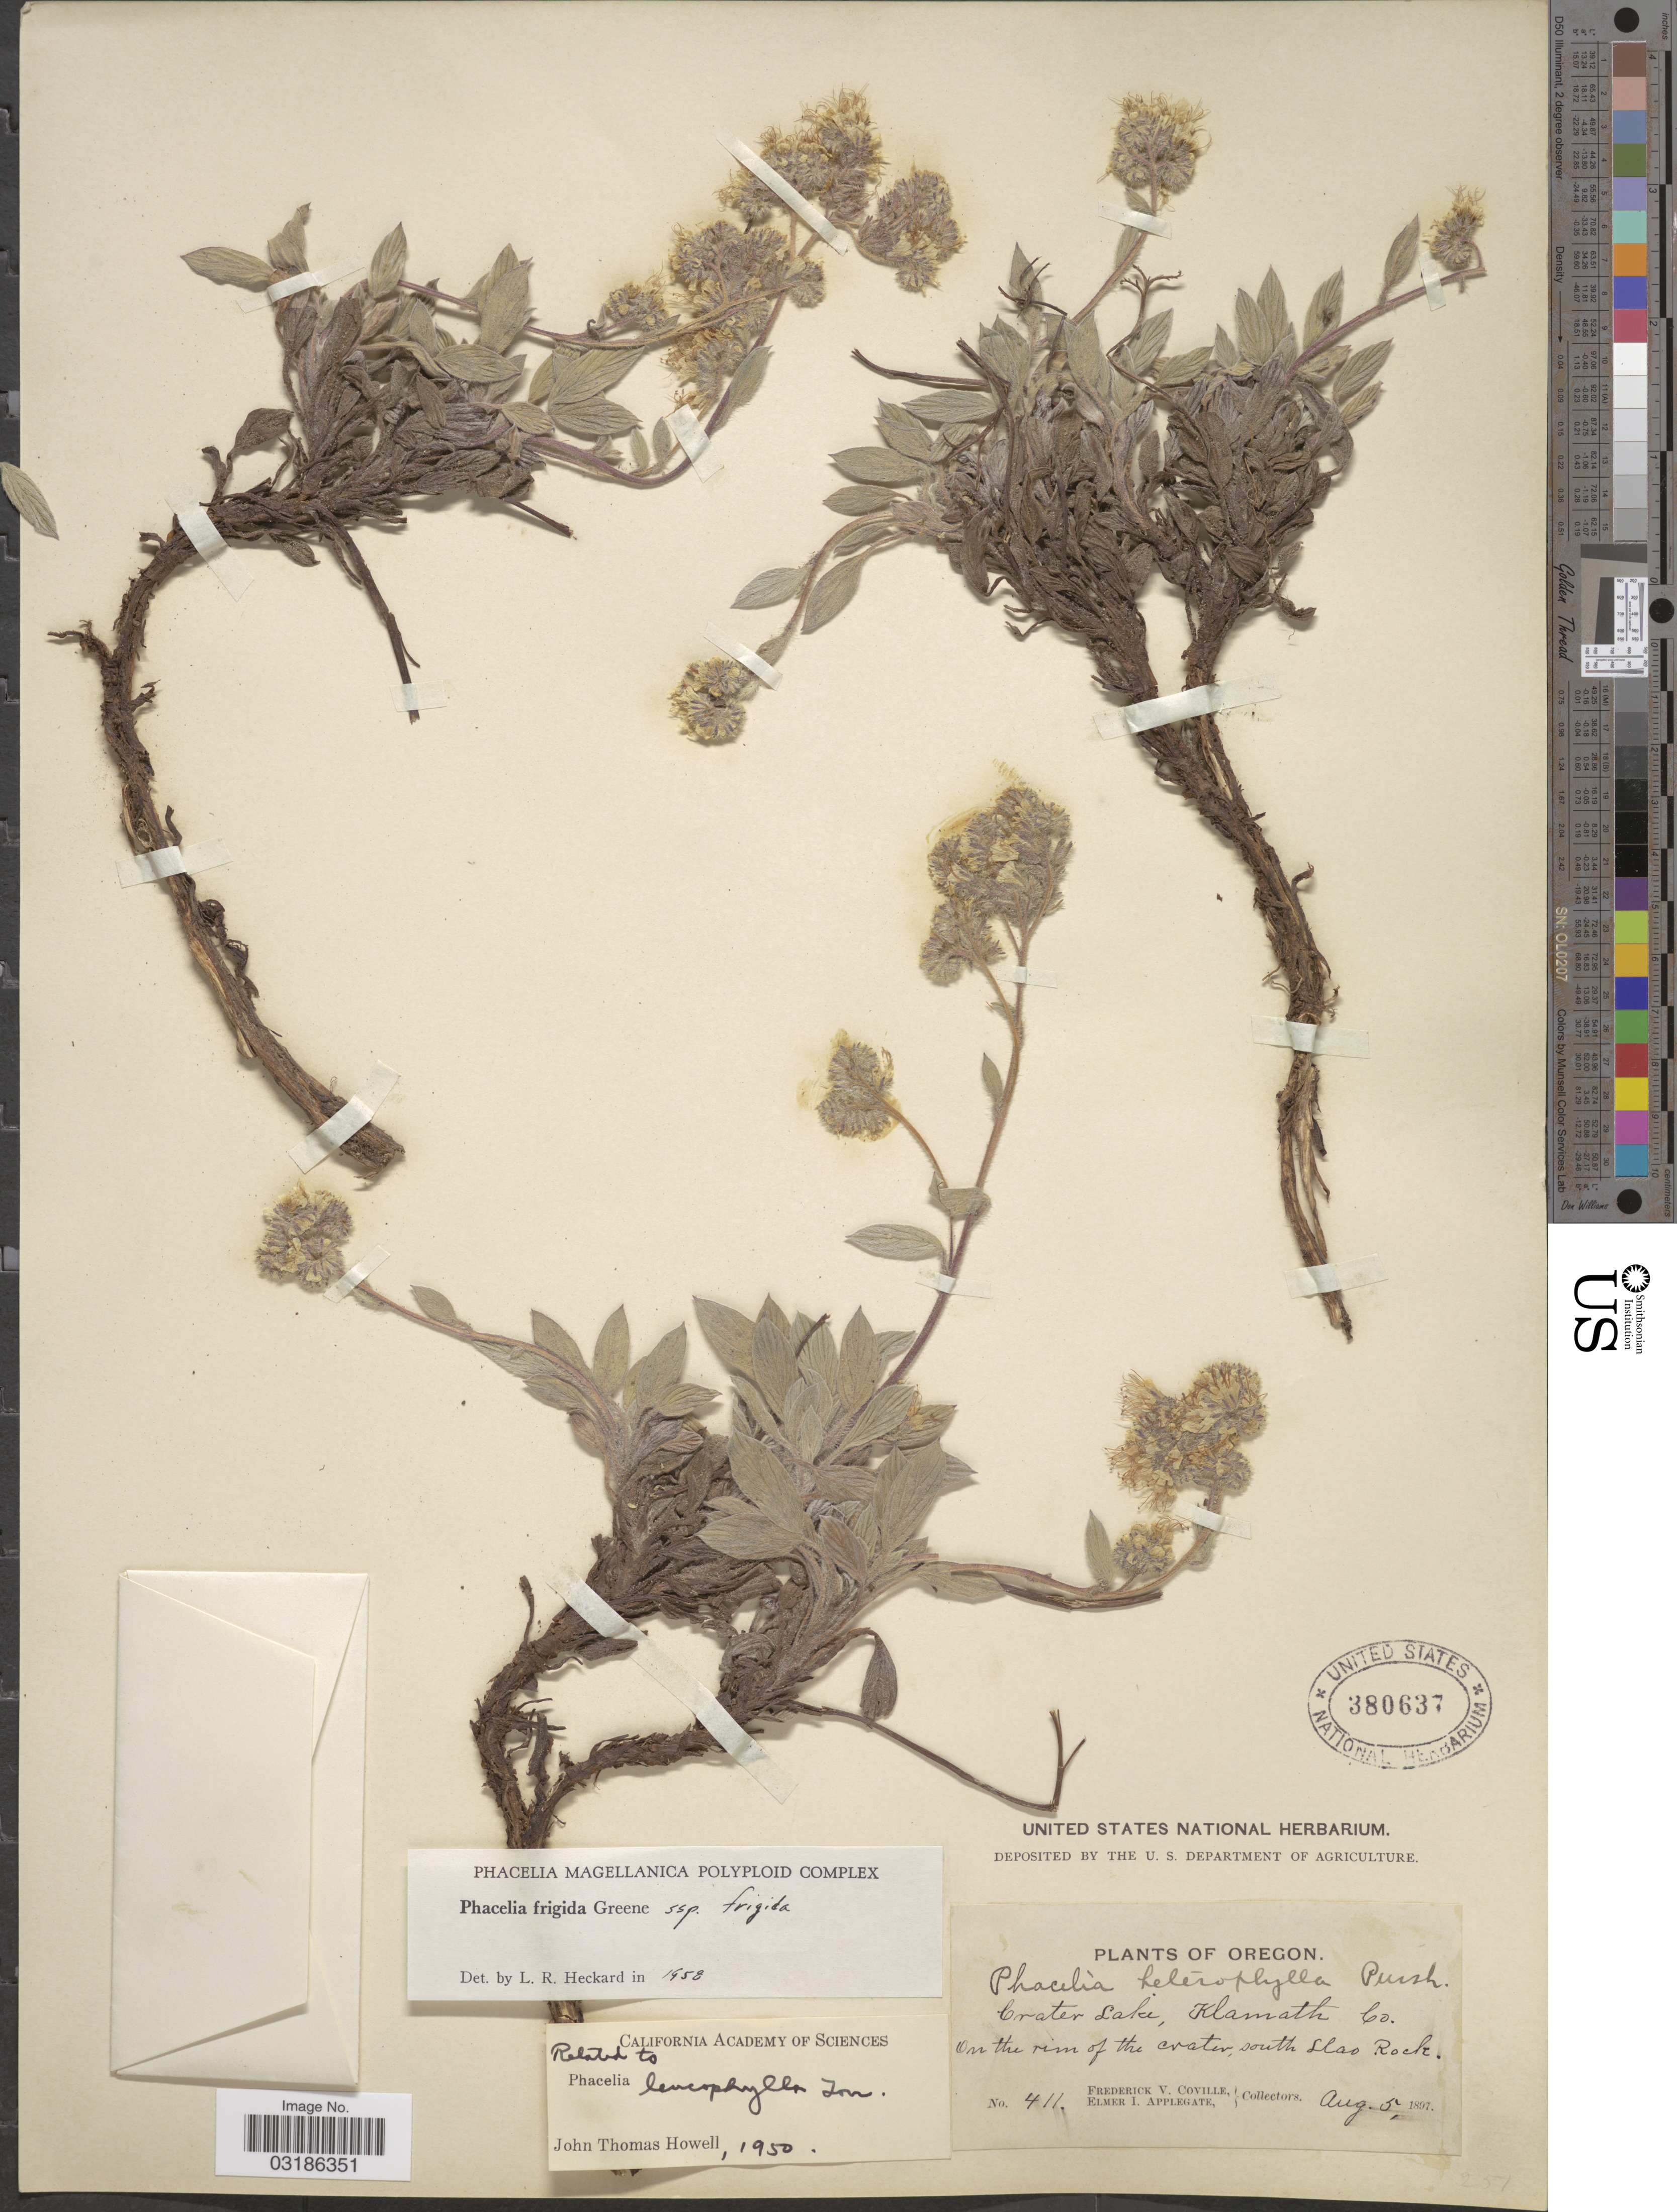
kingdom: Plantae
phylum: Tracheophyta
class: Magnoliopsida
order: Boraginales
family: Hydrophyllaceae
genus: Phacelia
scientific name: Phacelia frigida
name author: Greene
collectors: F. V. Coville & E. I. Applegate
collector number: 411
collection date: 1897-08-05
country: United States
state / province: Oregon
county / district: Klamath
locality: Crater Lake, Klamath Co. On the rim of the crater, south Llao Rock.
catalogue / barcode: US 380637